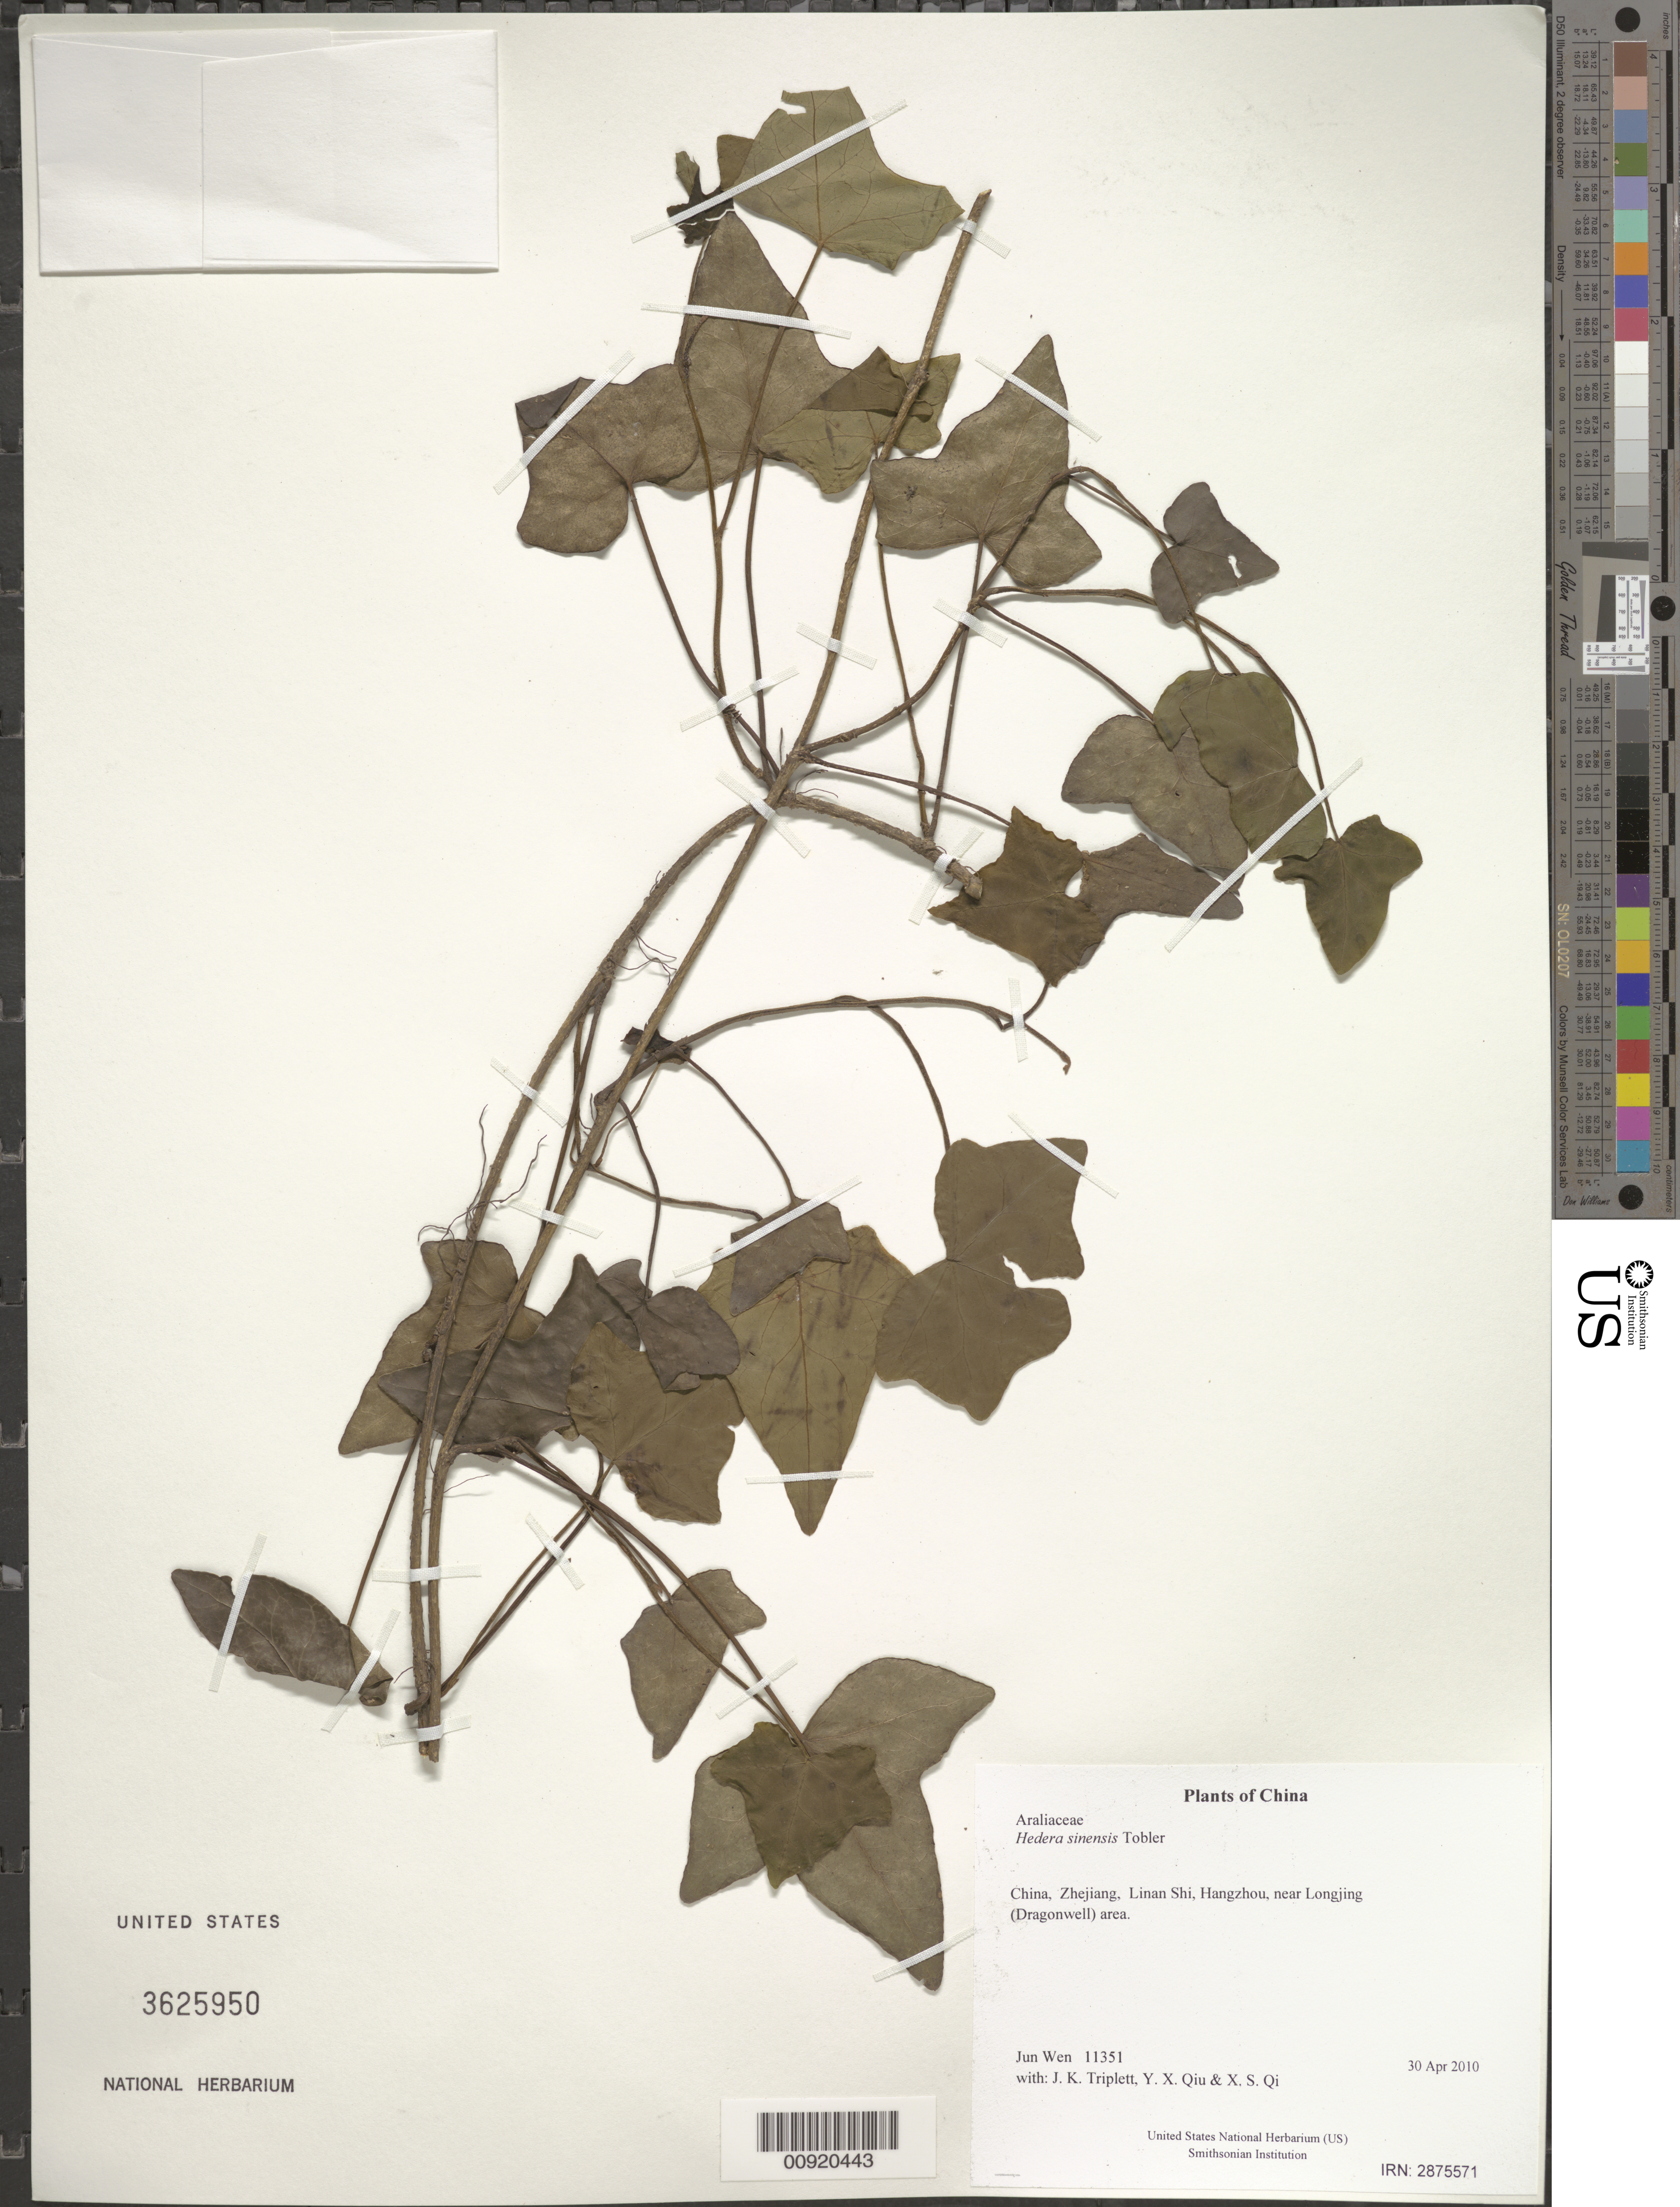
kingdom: Plantae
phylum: Tracheophyta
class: Magnoliopsida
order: Apiales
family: Araliaceae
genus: Hedera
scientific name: Hedera sinensis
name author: (Tobler) Hand.-Mazz.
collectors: J. Wen, J. K. Triplett, Y. X. Qiu & X. S. Qi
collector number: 11351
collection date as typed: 30 Apr 2010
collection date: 2010-04-30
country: China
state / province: Zhejiang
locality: Linan Shi, Hangzhou, near Longjing (Dragonwell) area.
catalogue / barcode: US 3625950